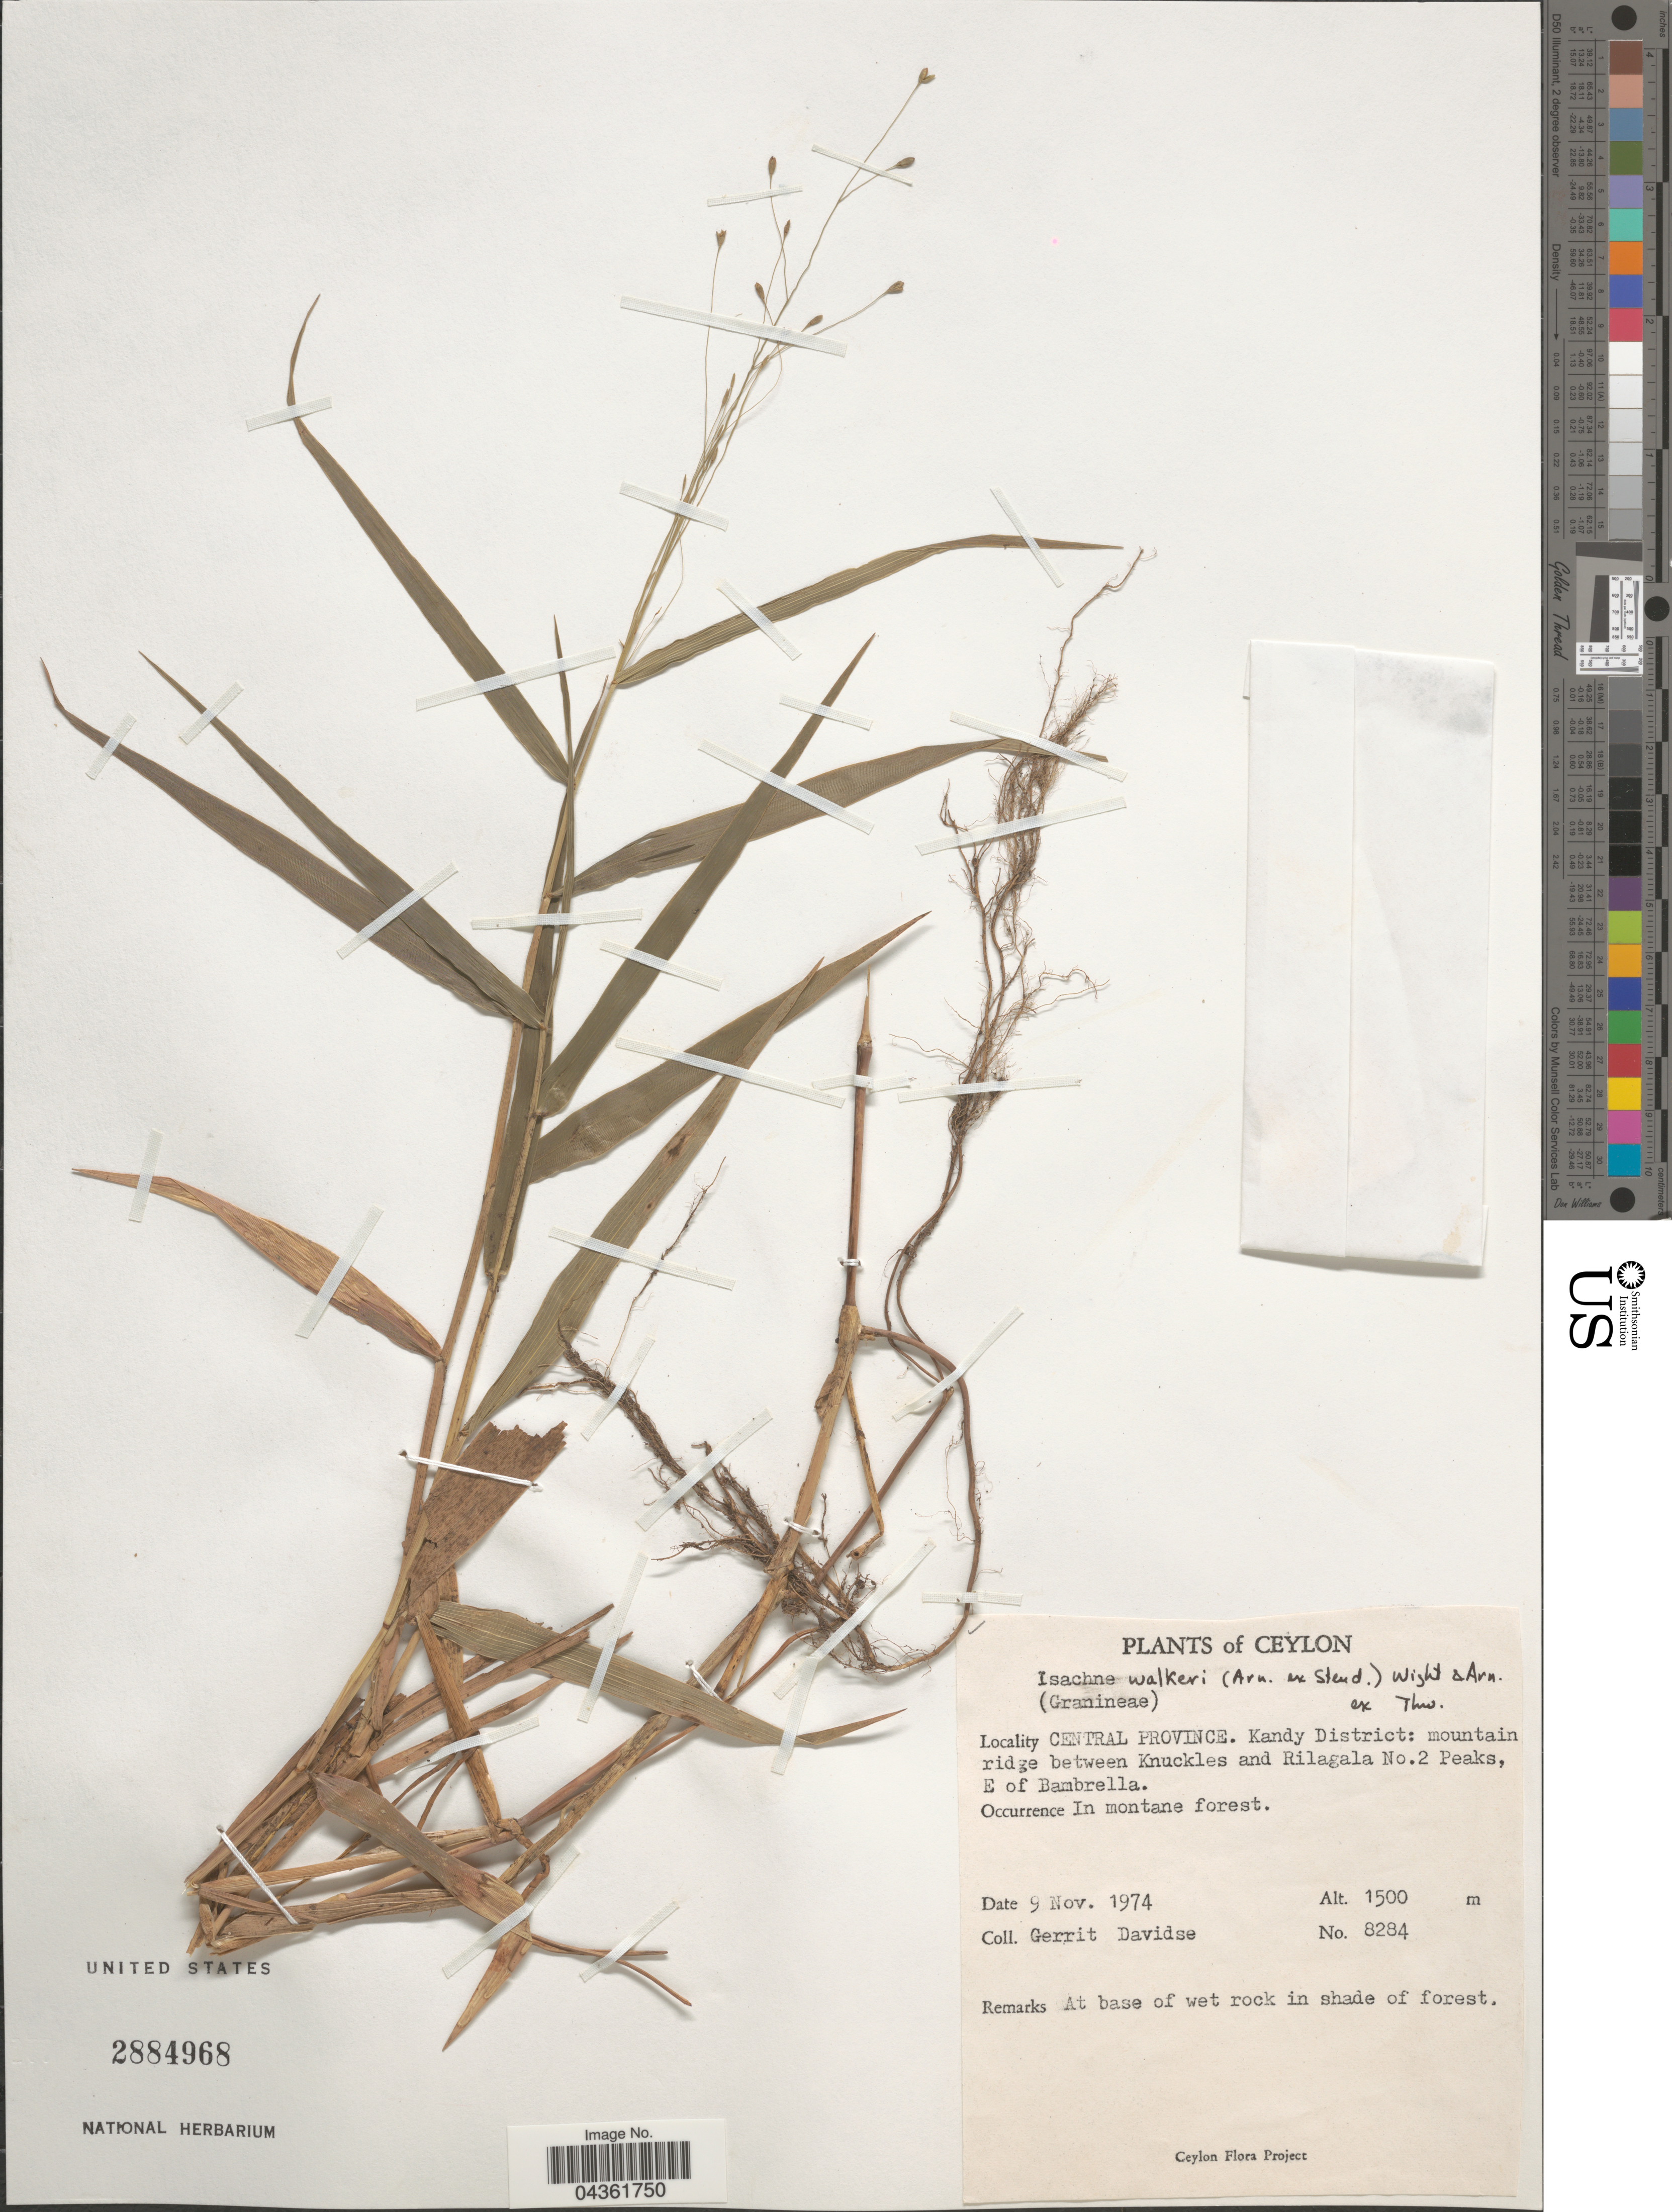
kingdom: Plantae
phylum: Tracheophyta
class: Liliopsida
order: Poales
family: Poaceae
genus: Isachne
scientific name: Isachne walkeri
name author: (Arn. ex Steud.) Wight & Arn. ex Hook. f.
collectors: G. Davidse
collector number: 8284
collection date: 1974-11-09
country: Sri Lanka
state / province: Central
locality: Ceylon. Kandy District: mountain ridge between knuckles and Rilagala No. 2 Peaks, E of Bambrella.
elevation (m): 1500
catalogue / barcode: US 2884968